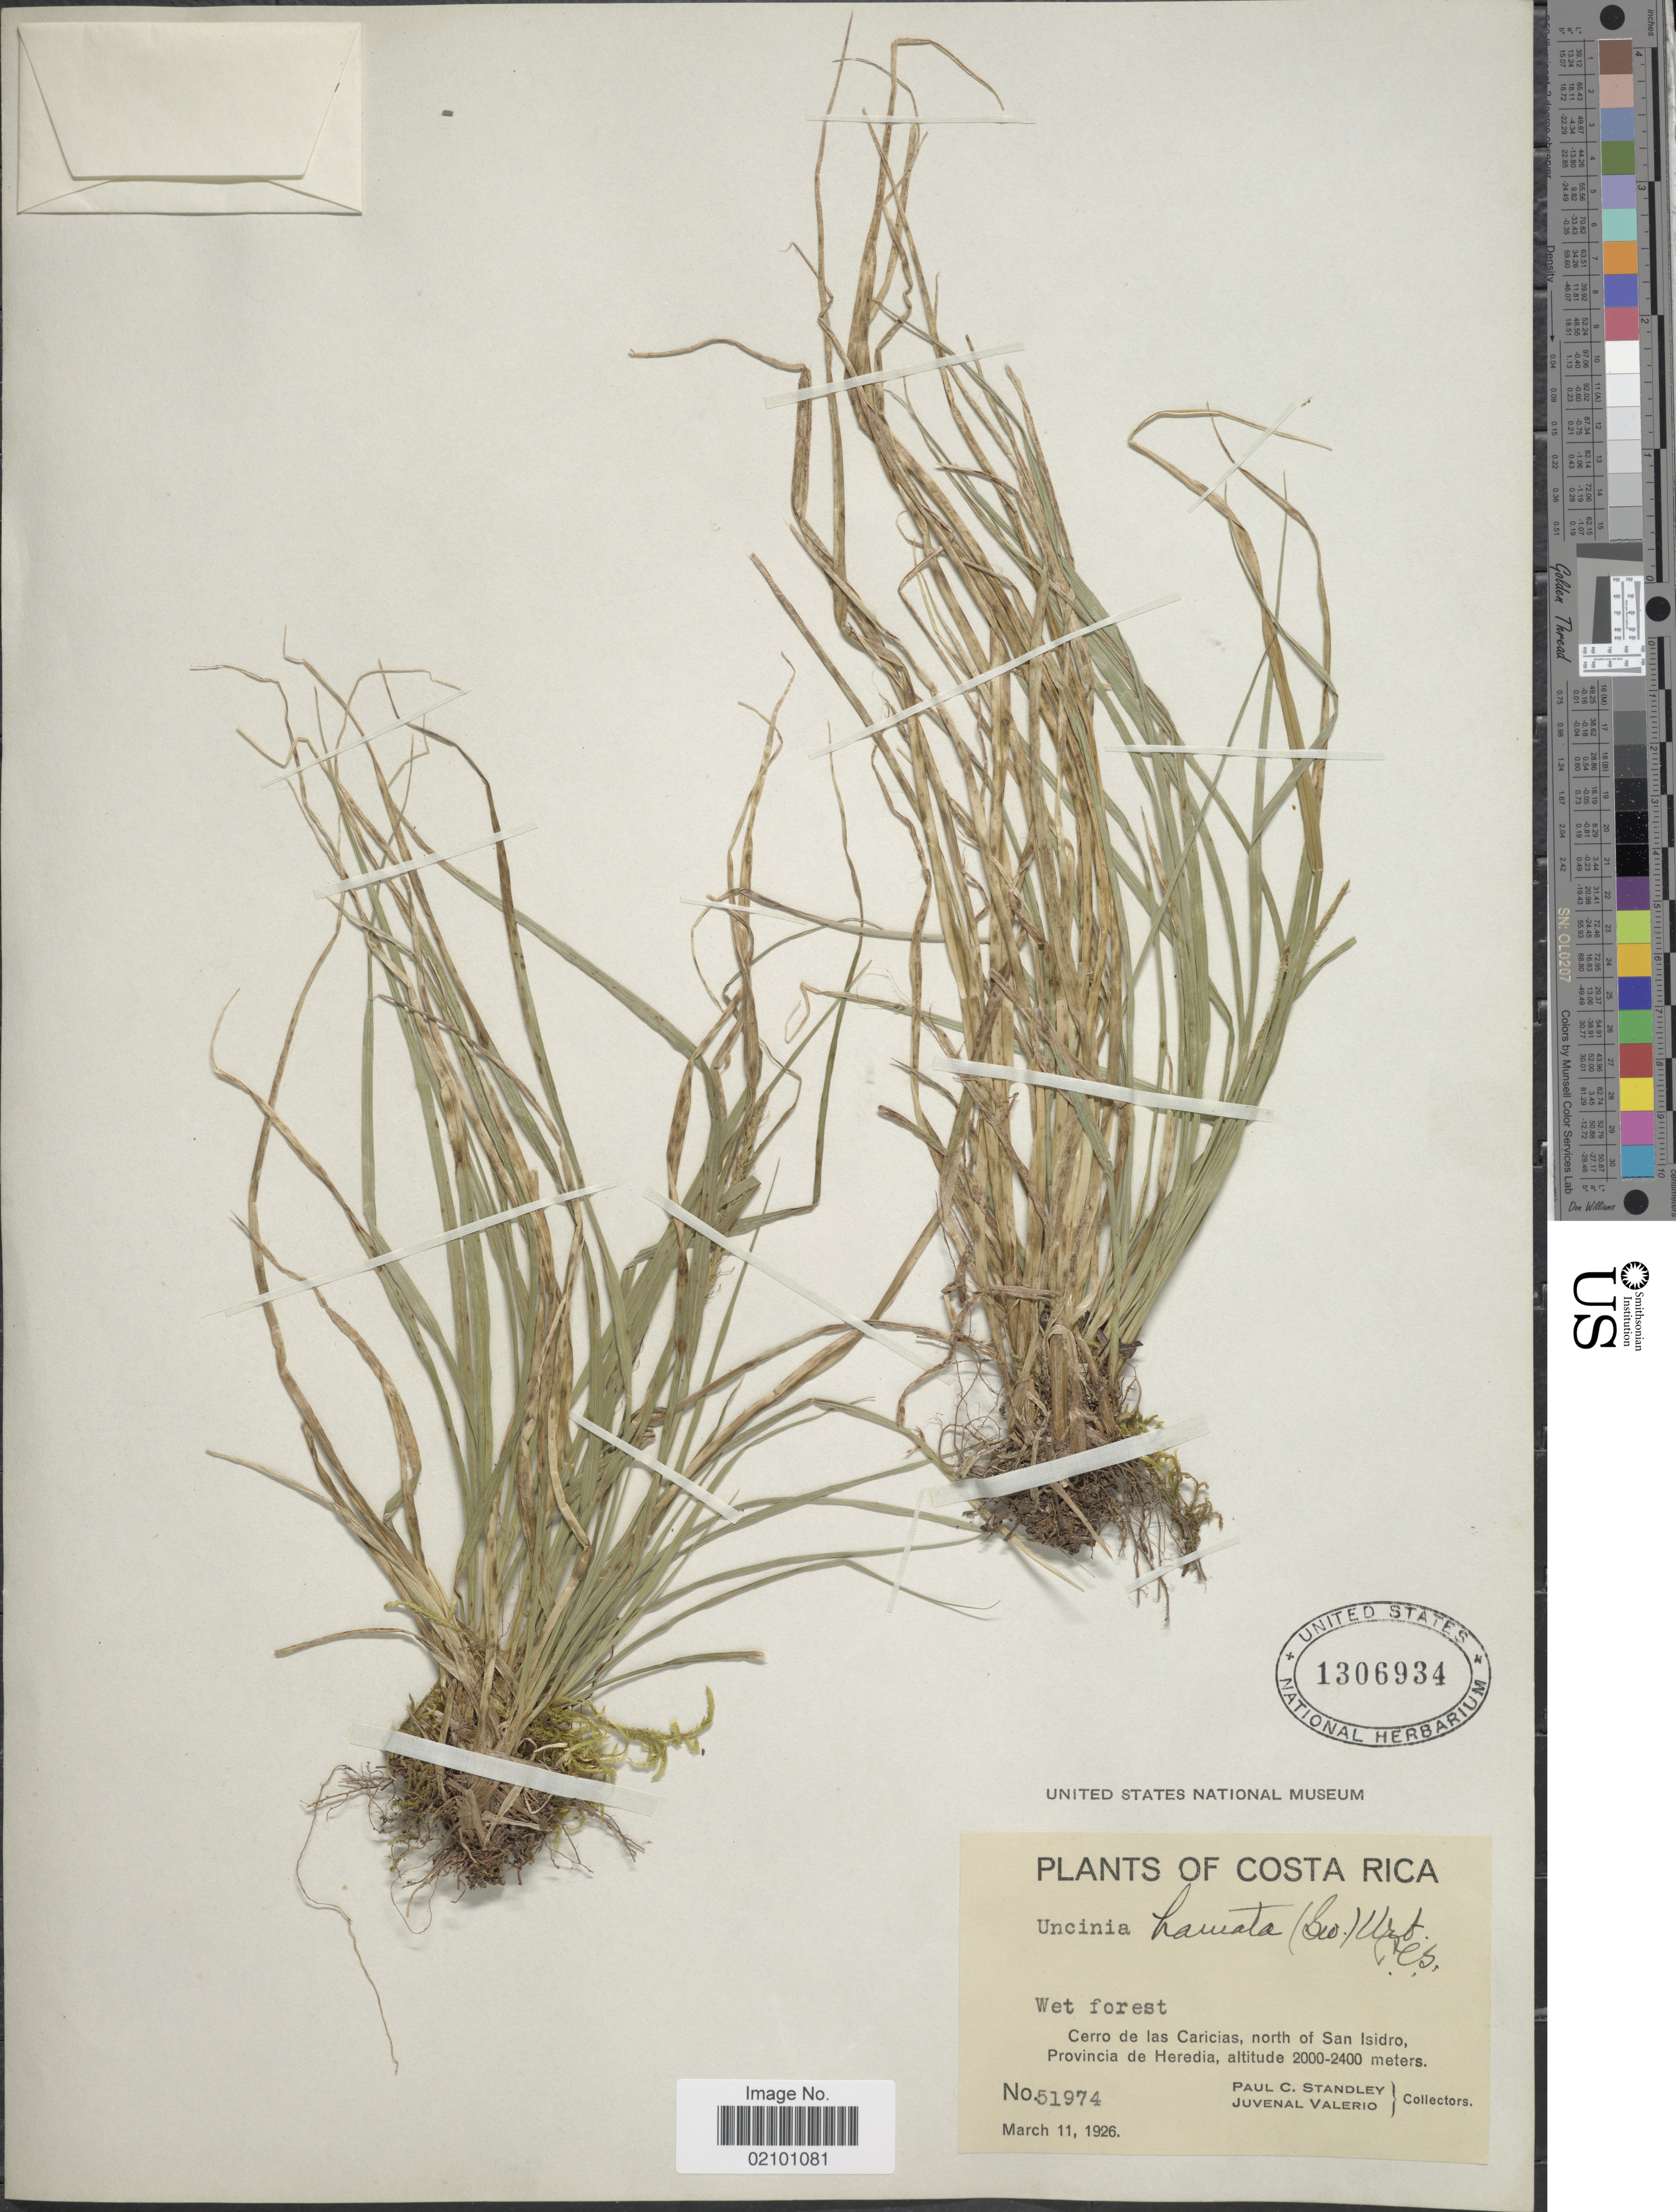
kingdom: Plantae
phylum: Tracheophyta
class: Liliopsida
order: Poales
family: Cyperaceae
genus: Carex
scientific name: Carex hamata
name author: Sw.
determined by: Strong, M. T., (US), Smithsonian Institution - National Museum of Natural History (UNITED STATES)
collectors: P. C. Standley & J. Valerio R.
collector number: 51974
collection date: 1926-03-11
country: Costa Rica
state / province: Heredia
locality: Cerro de las Caricias, north of San Isidro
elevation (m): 2000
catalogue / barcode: US 1306934